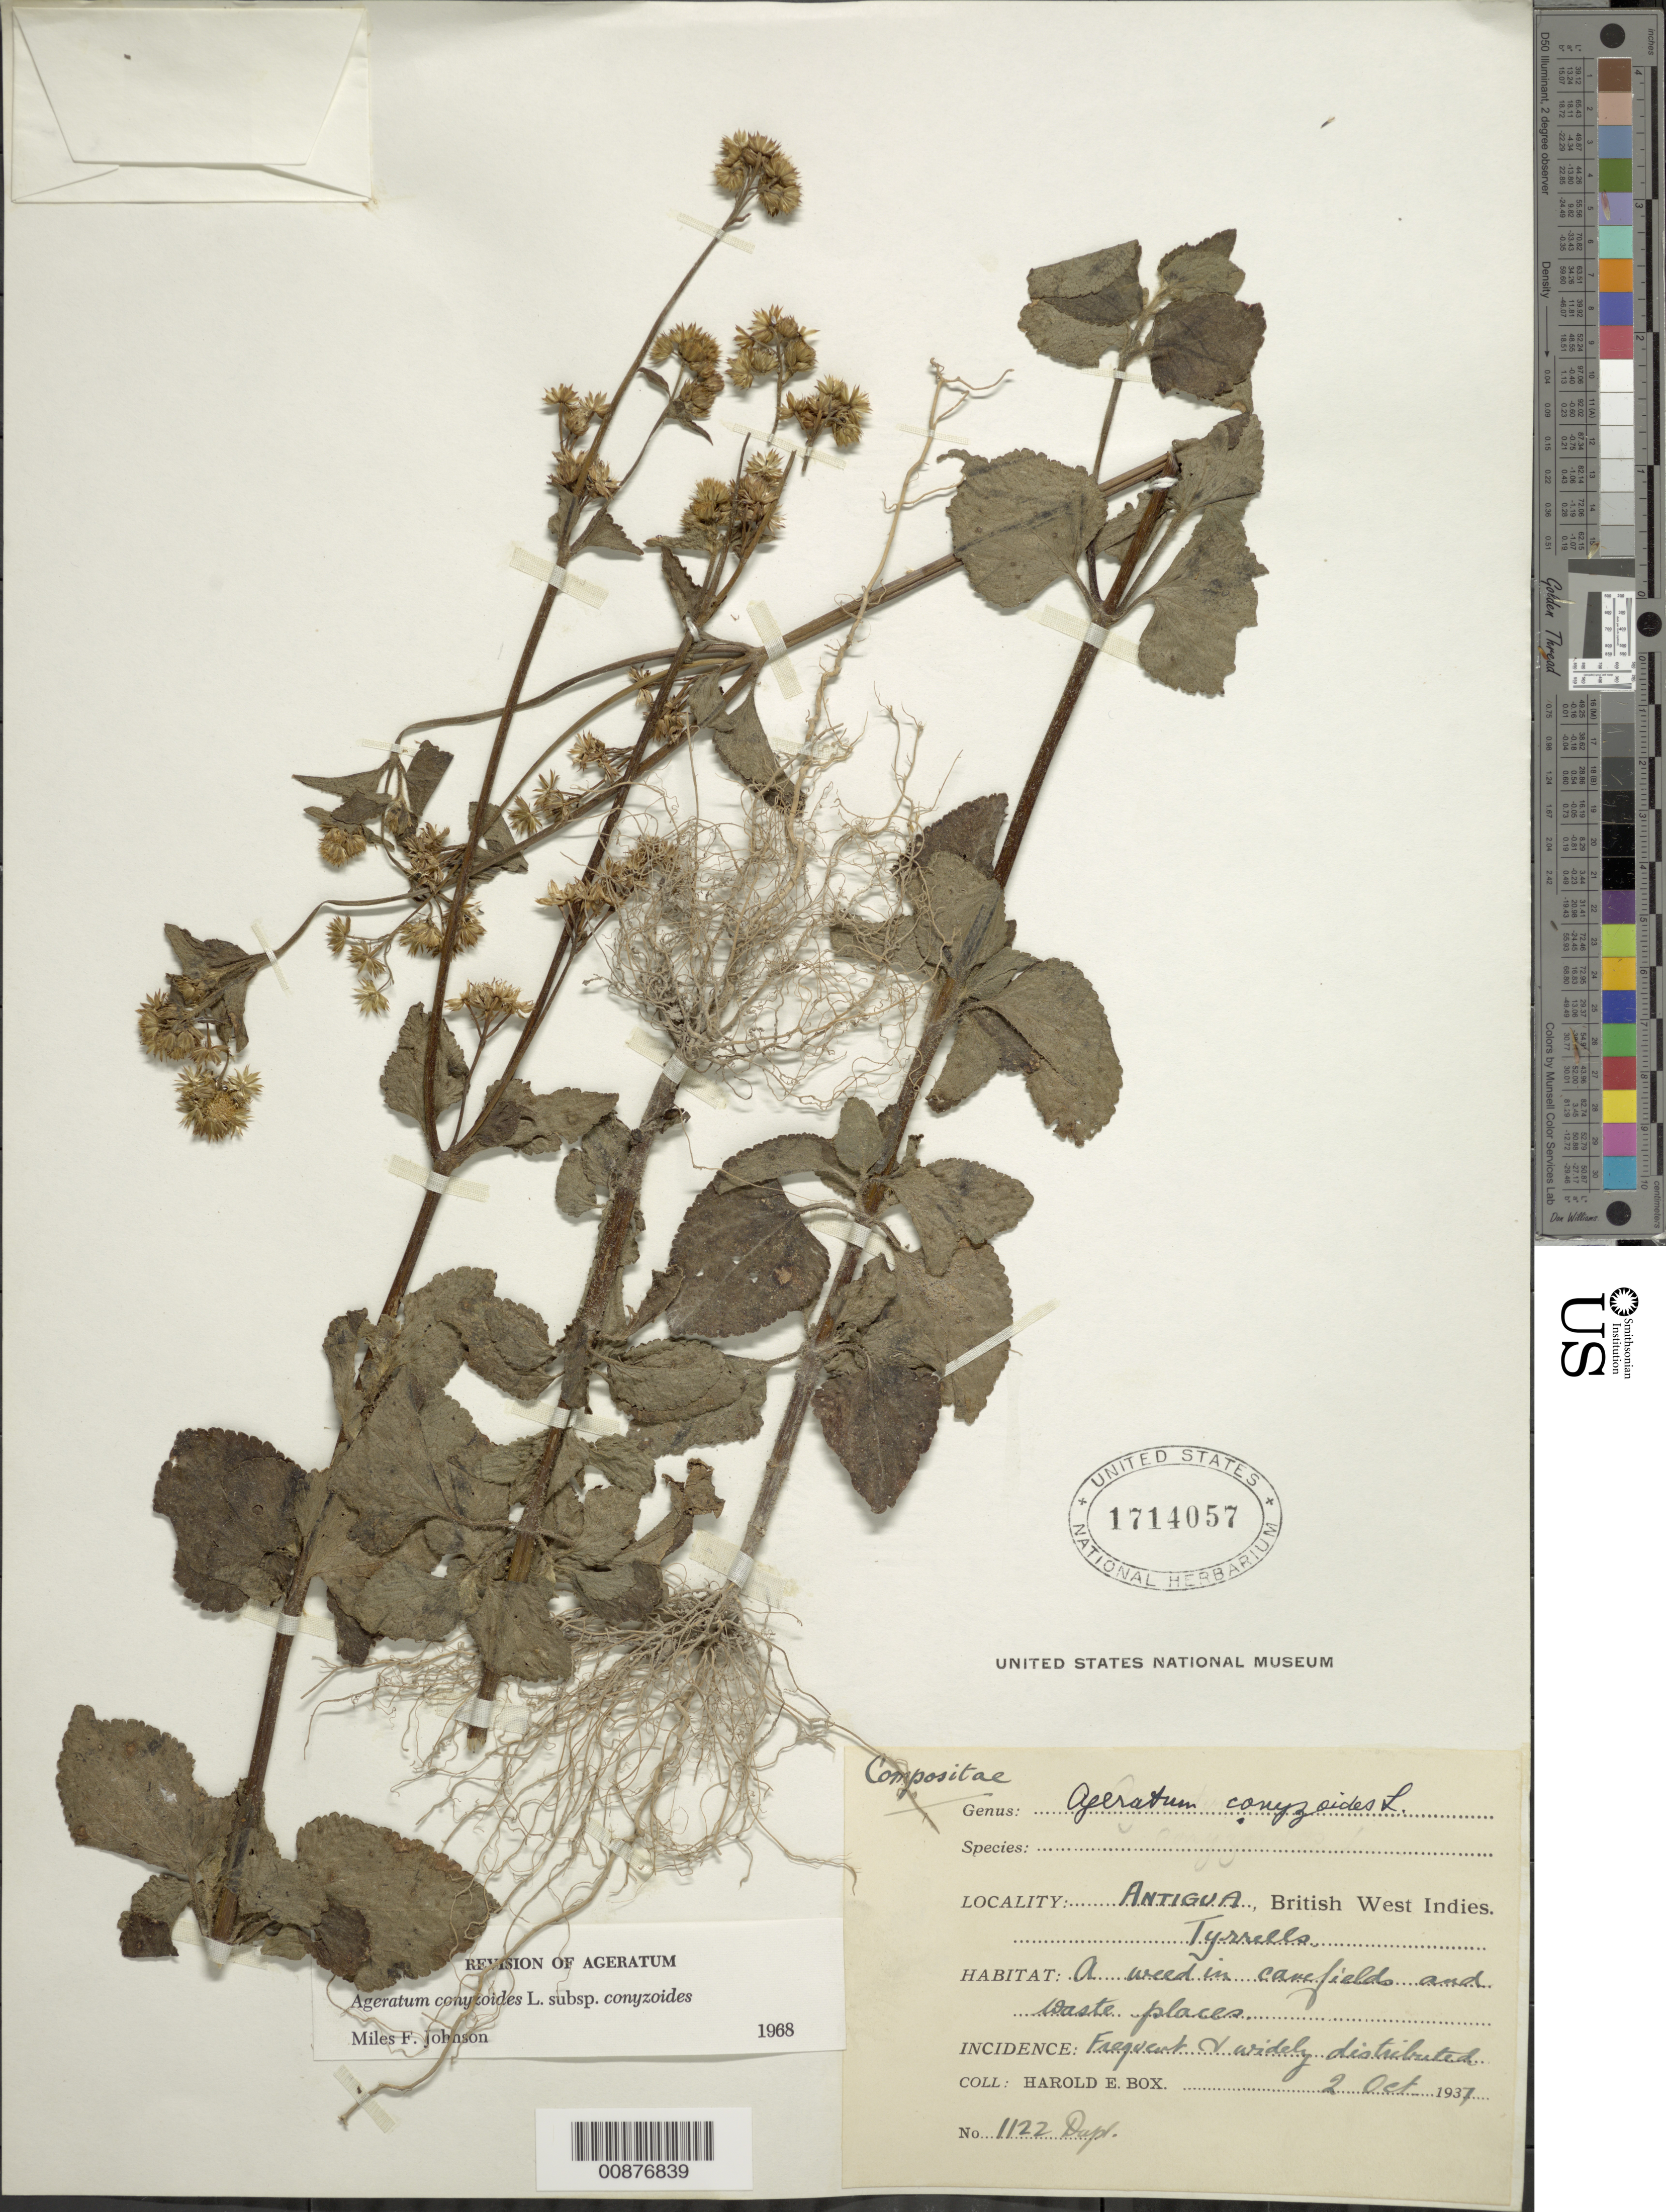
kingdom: Plantae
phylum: Tracheophyta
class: Magnoliopsida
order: Asterales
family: Asteraceae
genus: Ageratum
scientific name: Ageratum conyzoides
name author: L.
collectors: H. E. Box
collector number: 1122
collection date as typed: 02 Oct 1937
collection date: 1937-10-02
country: Antigua and Barbuda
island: Leeward Is.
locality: Tyrrells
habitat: In canefields and waste places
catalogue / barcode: US 1714057